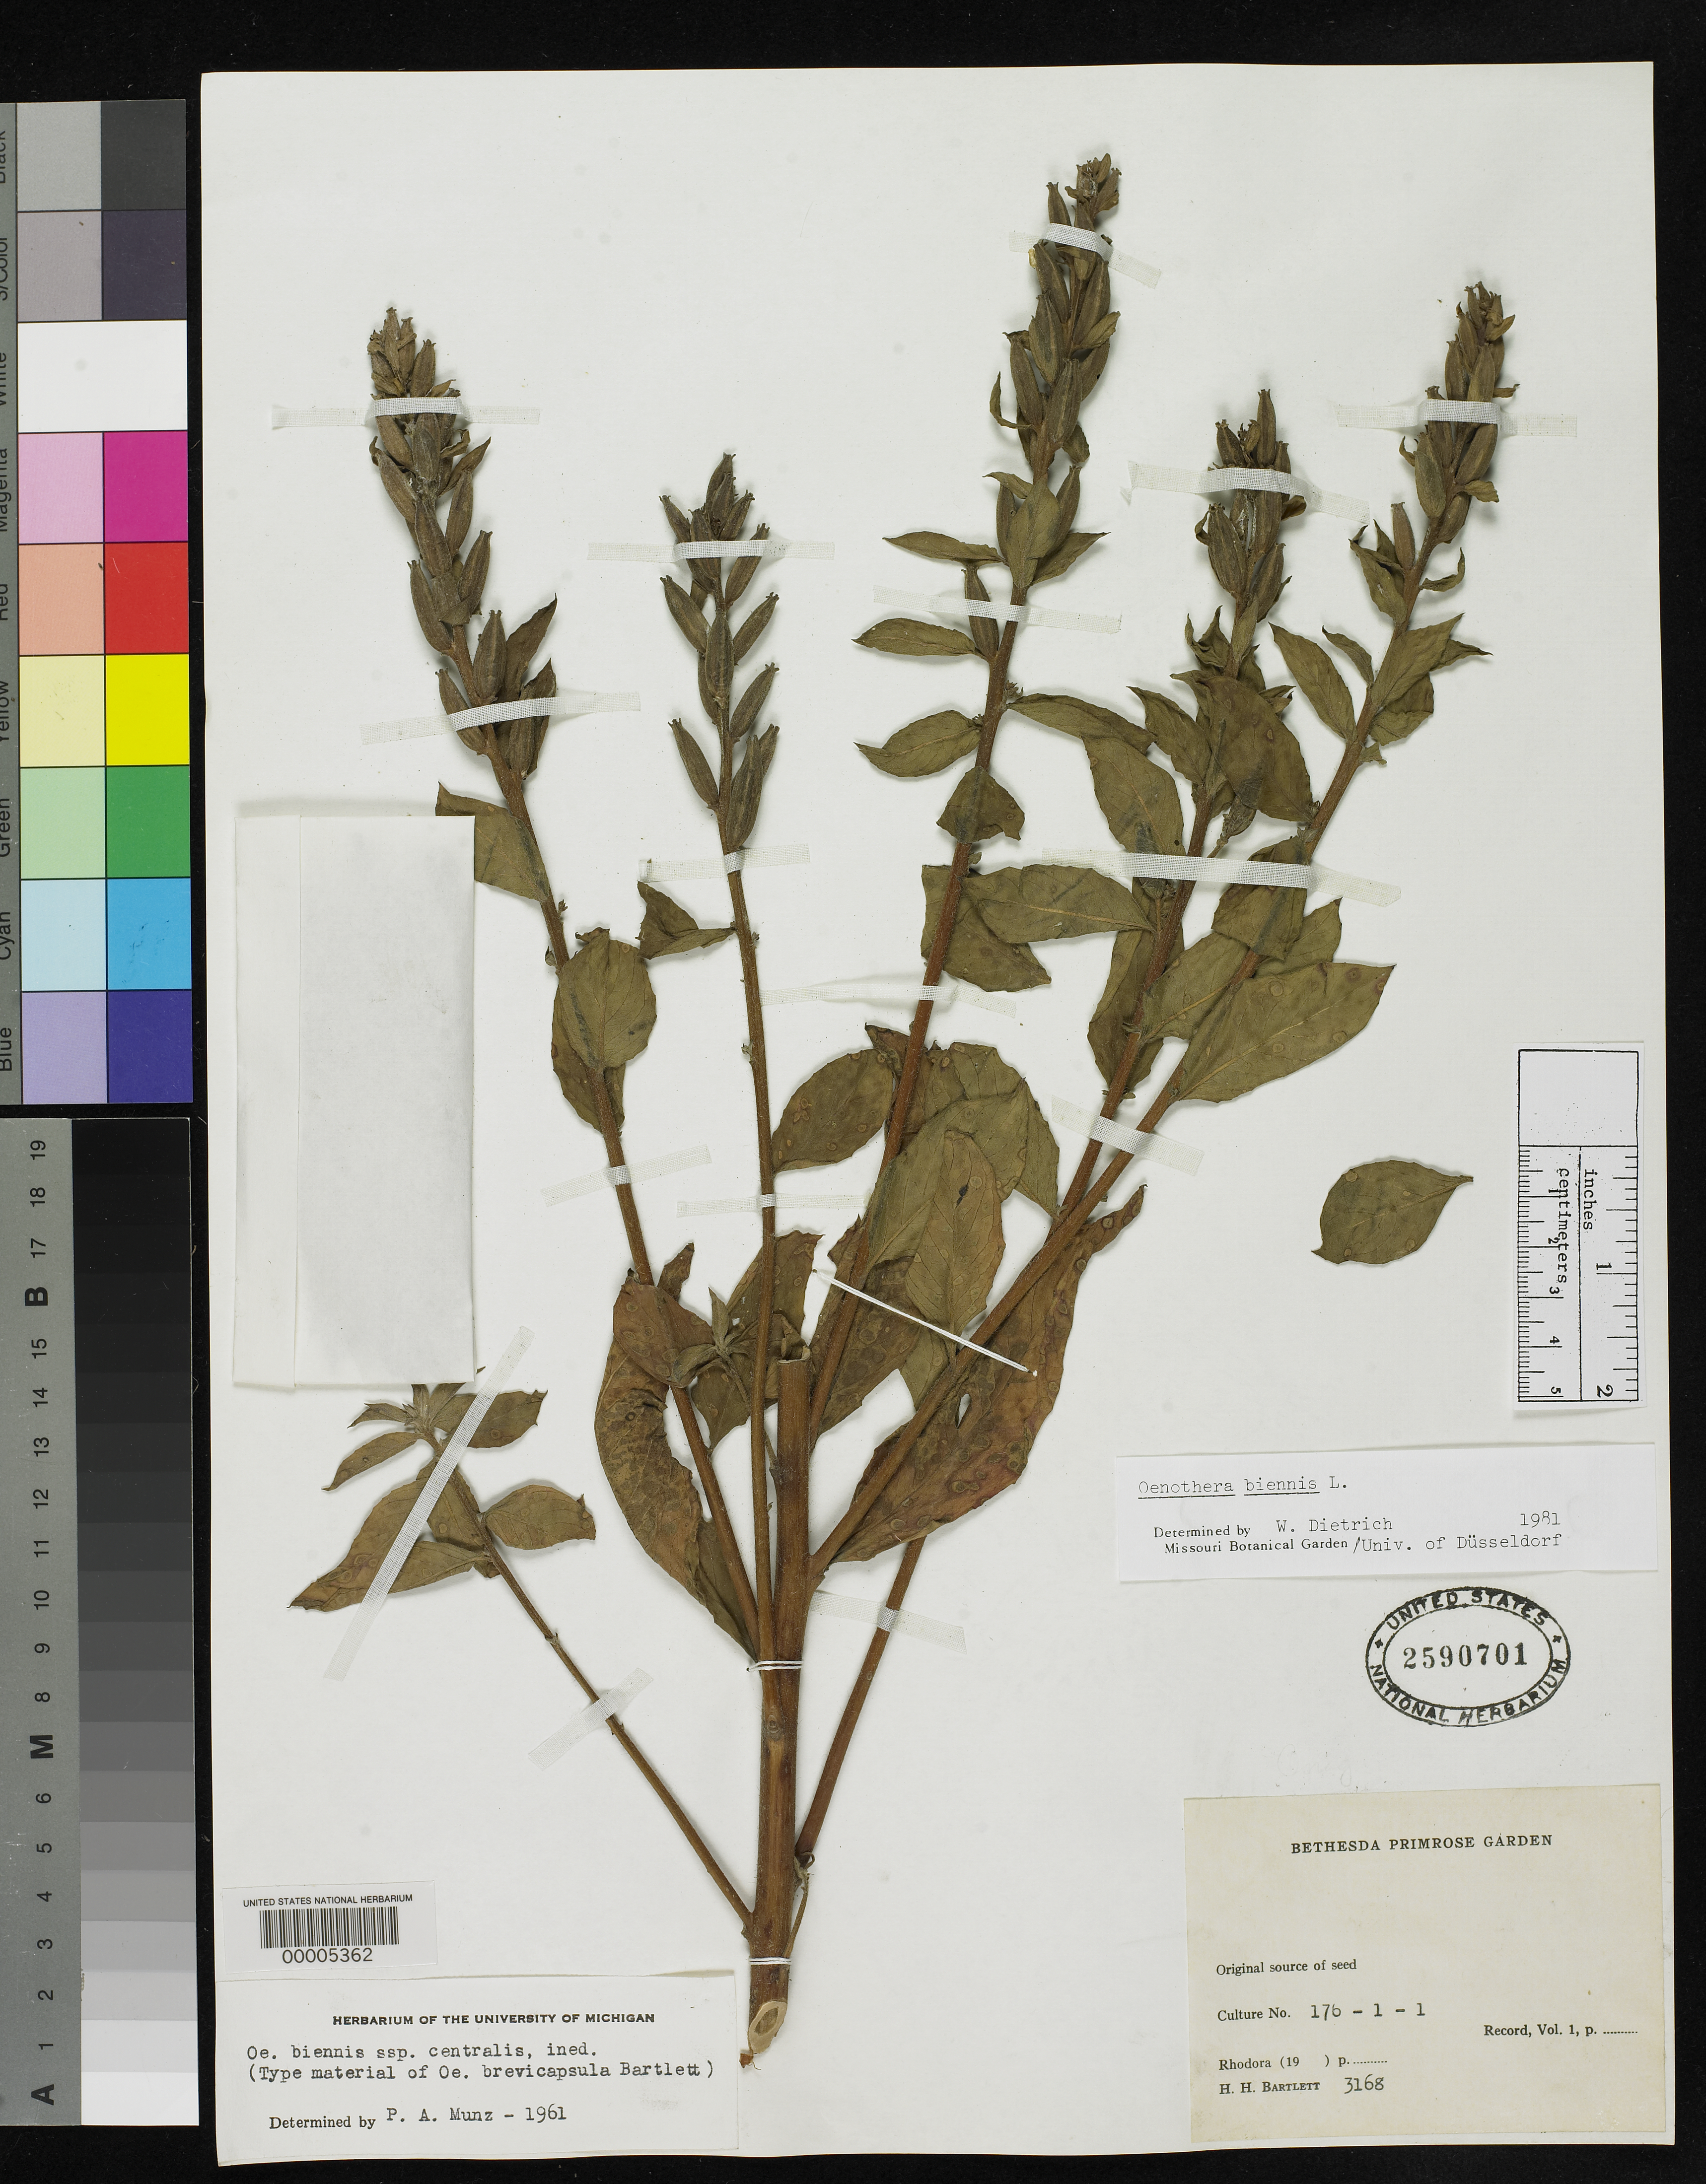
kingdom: Plantae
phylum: Tracheophyta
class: Magnoliopsida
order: Myrtales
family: Onagraceae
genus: Oenothera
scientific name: Oenothera brevicapsula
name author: Bartlett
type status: Isosyntype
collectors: H. H. Bartlett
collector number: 3168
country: United States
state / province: Maryland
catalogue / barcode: US 2590701